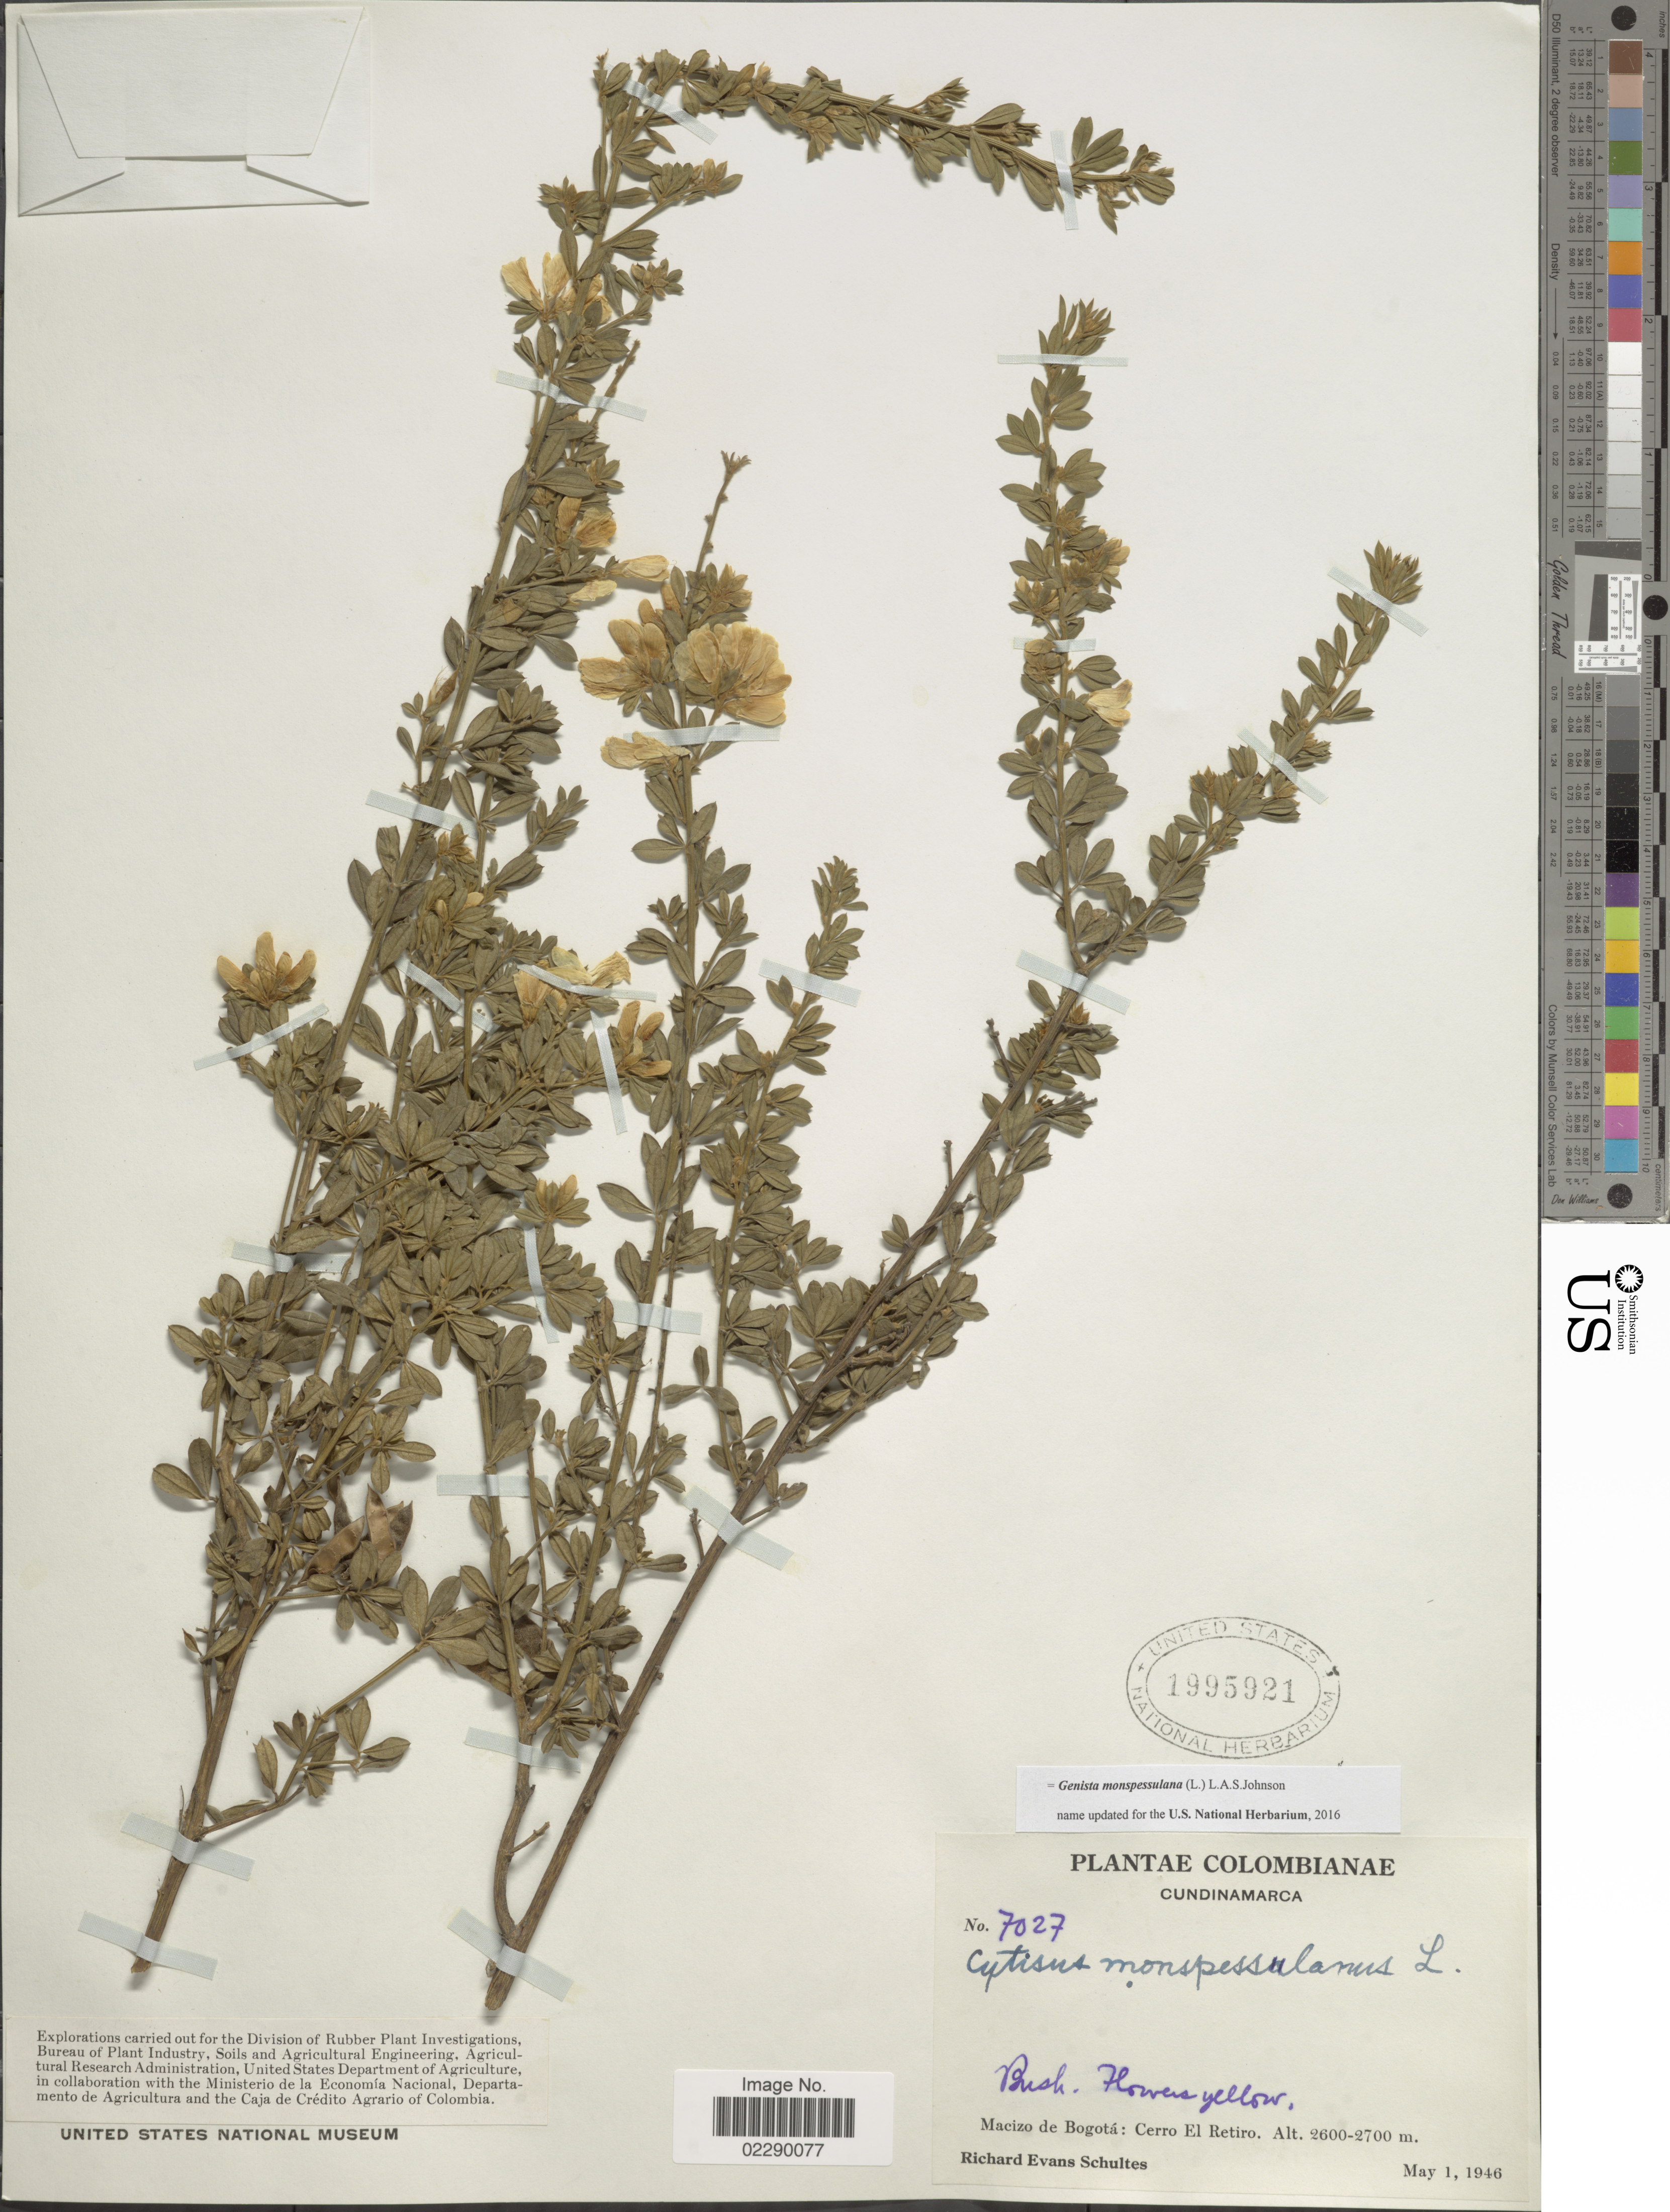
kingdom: Plantae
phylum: Tracheophyta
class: Magnoliopsida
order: Fabales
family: Fabaceae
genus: Genista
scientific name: Genista monspessulana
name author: (L.) L.A.S. Johnson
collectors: R. E. Schultes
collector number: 7027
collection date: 1946-05-01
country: Colombia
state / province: Cundinamarca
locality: Macizo de Bogotá: Cerro El Retiro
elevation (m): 2600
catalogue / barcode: US 1995921